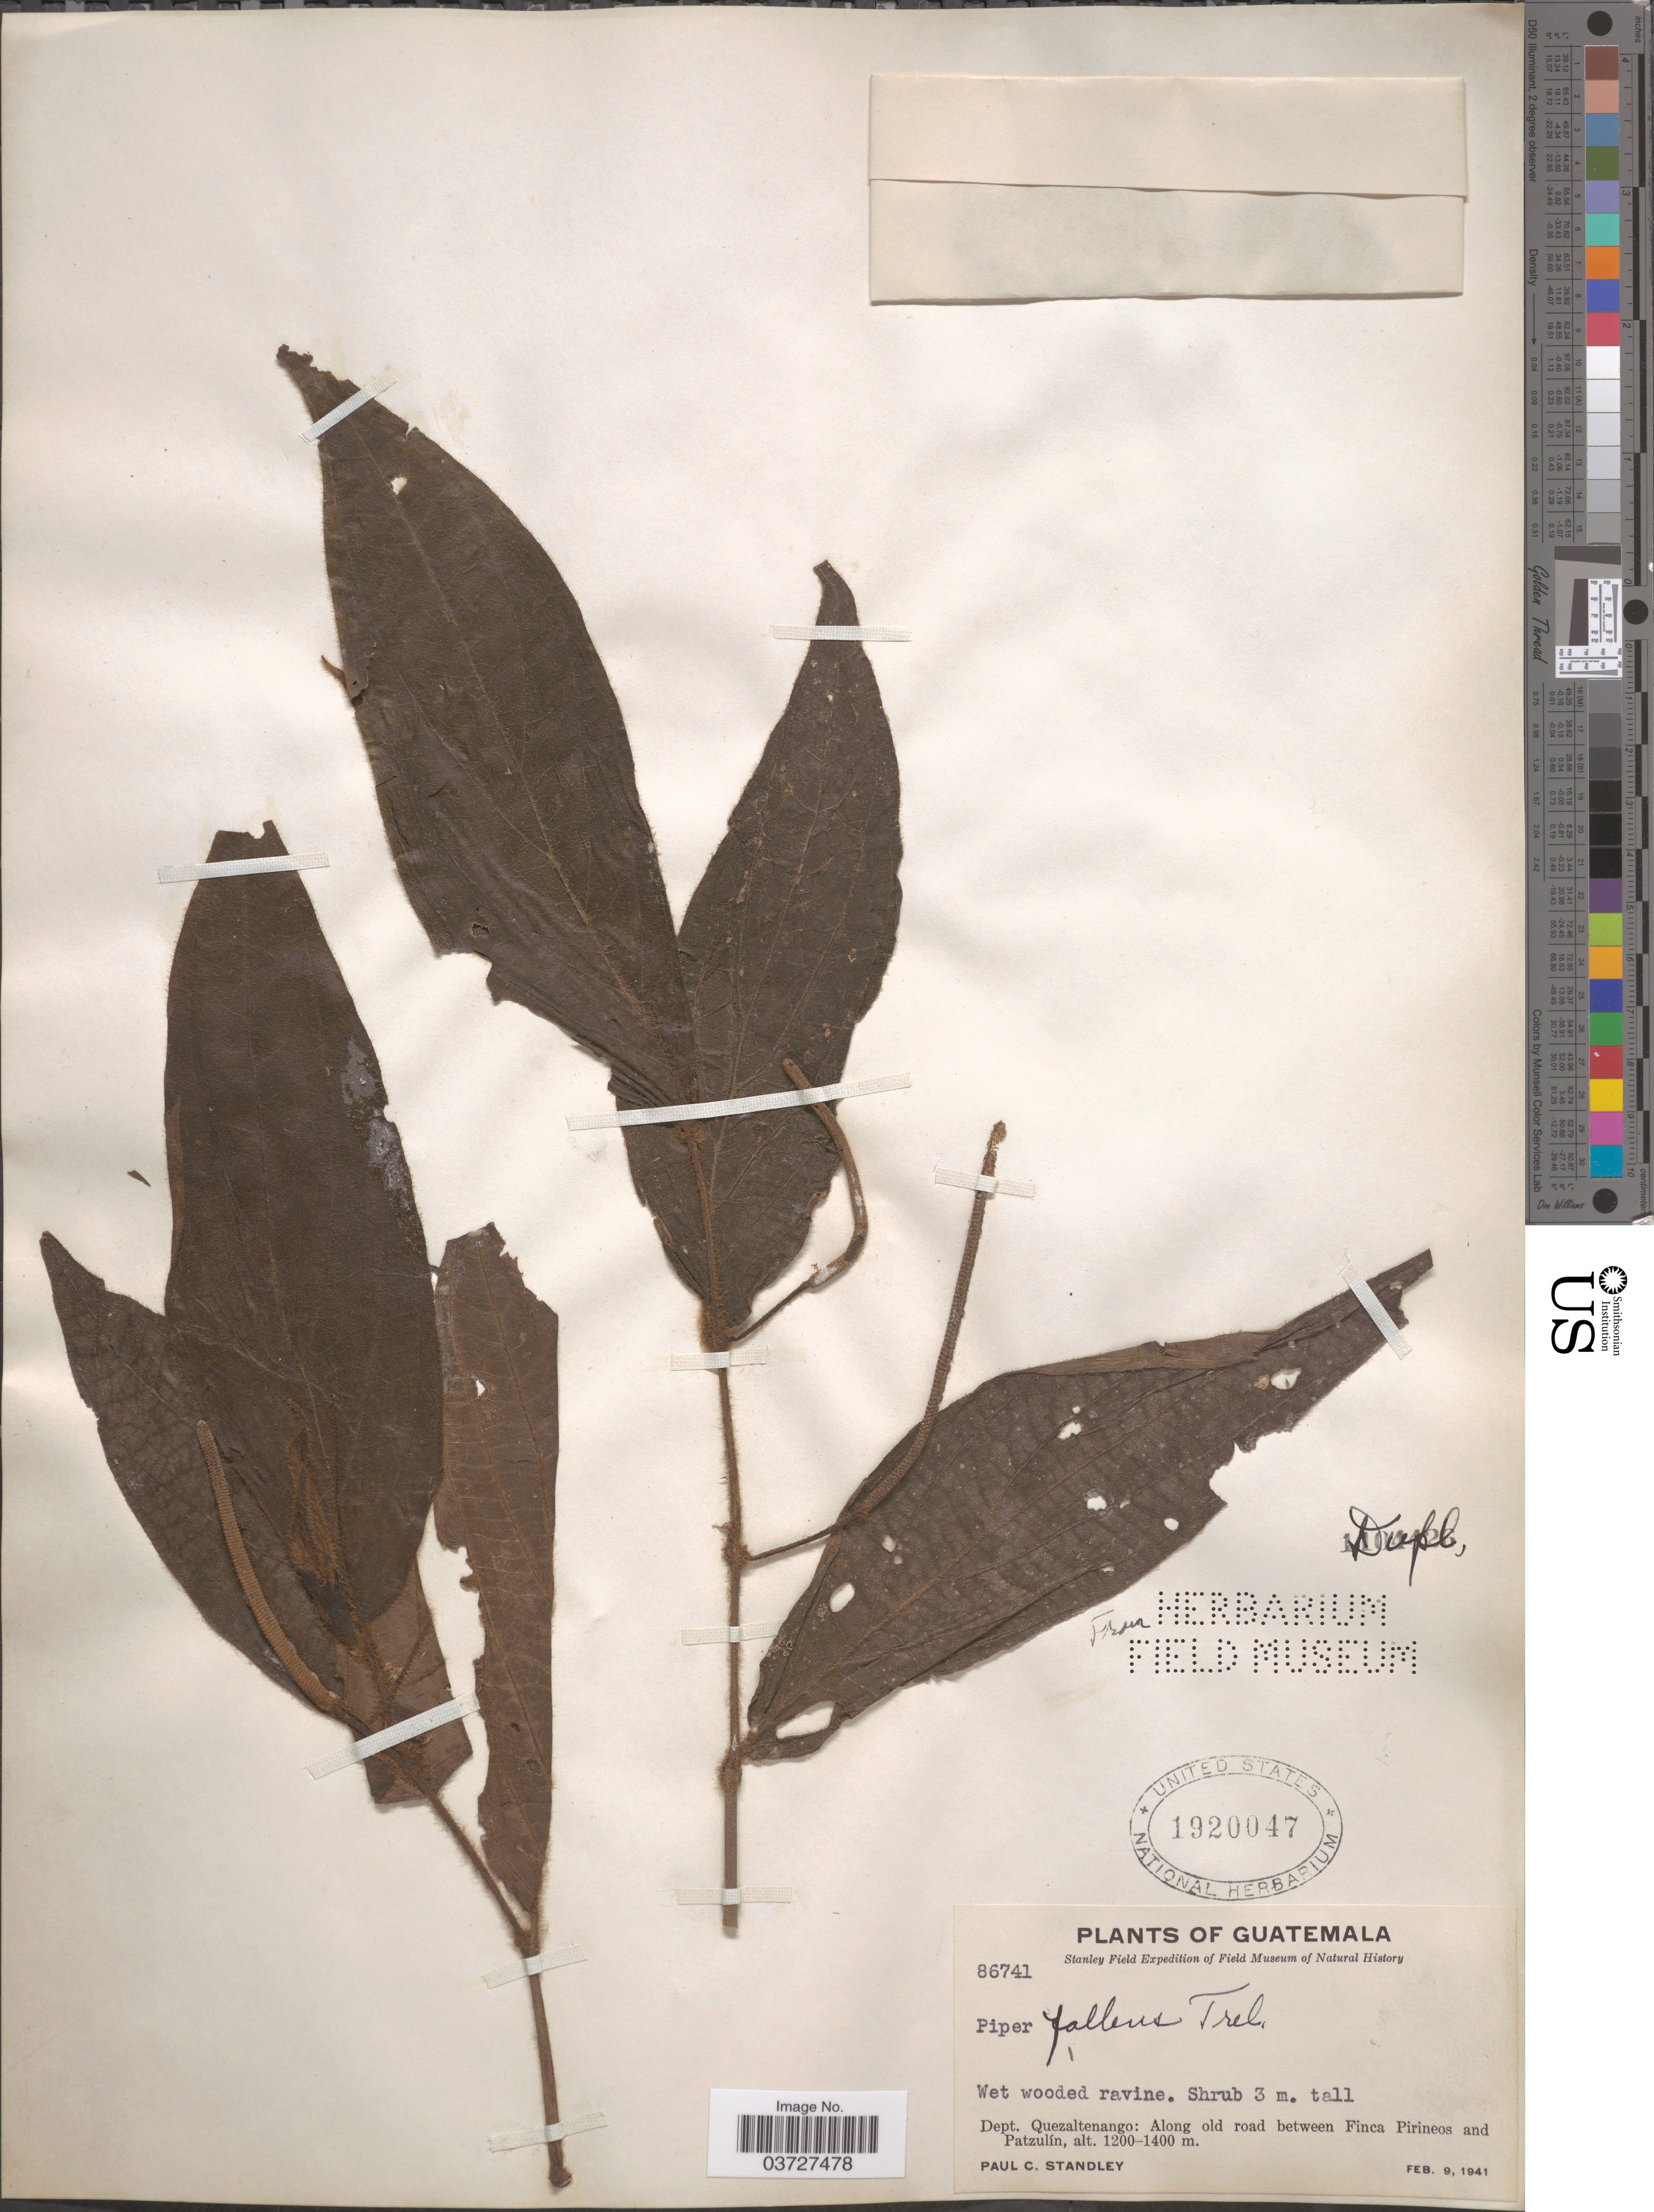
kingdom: Plantae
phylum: Tracheophyta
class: Magnoliopsida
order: Piperales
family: Piperaceae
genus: Piper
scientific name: Piper fallens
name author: Trel.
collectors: P. C. Standley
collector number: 86741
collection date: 1941-02-09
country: Guatemala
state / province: Quetzaltenango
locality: Dept. Quezaltenango: Along old road between Finca Pirineos and Patzulín.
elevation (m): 1200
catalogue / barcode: US 1920047